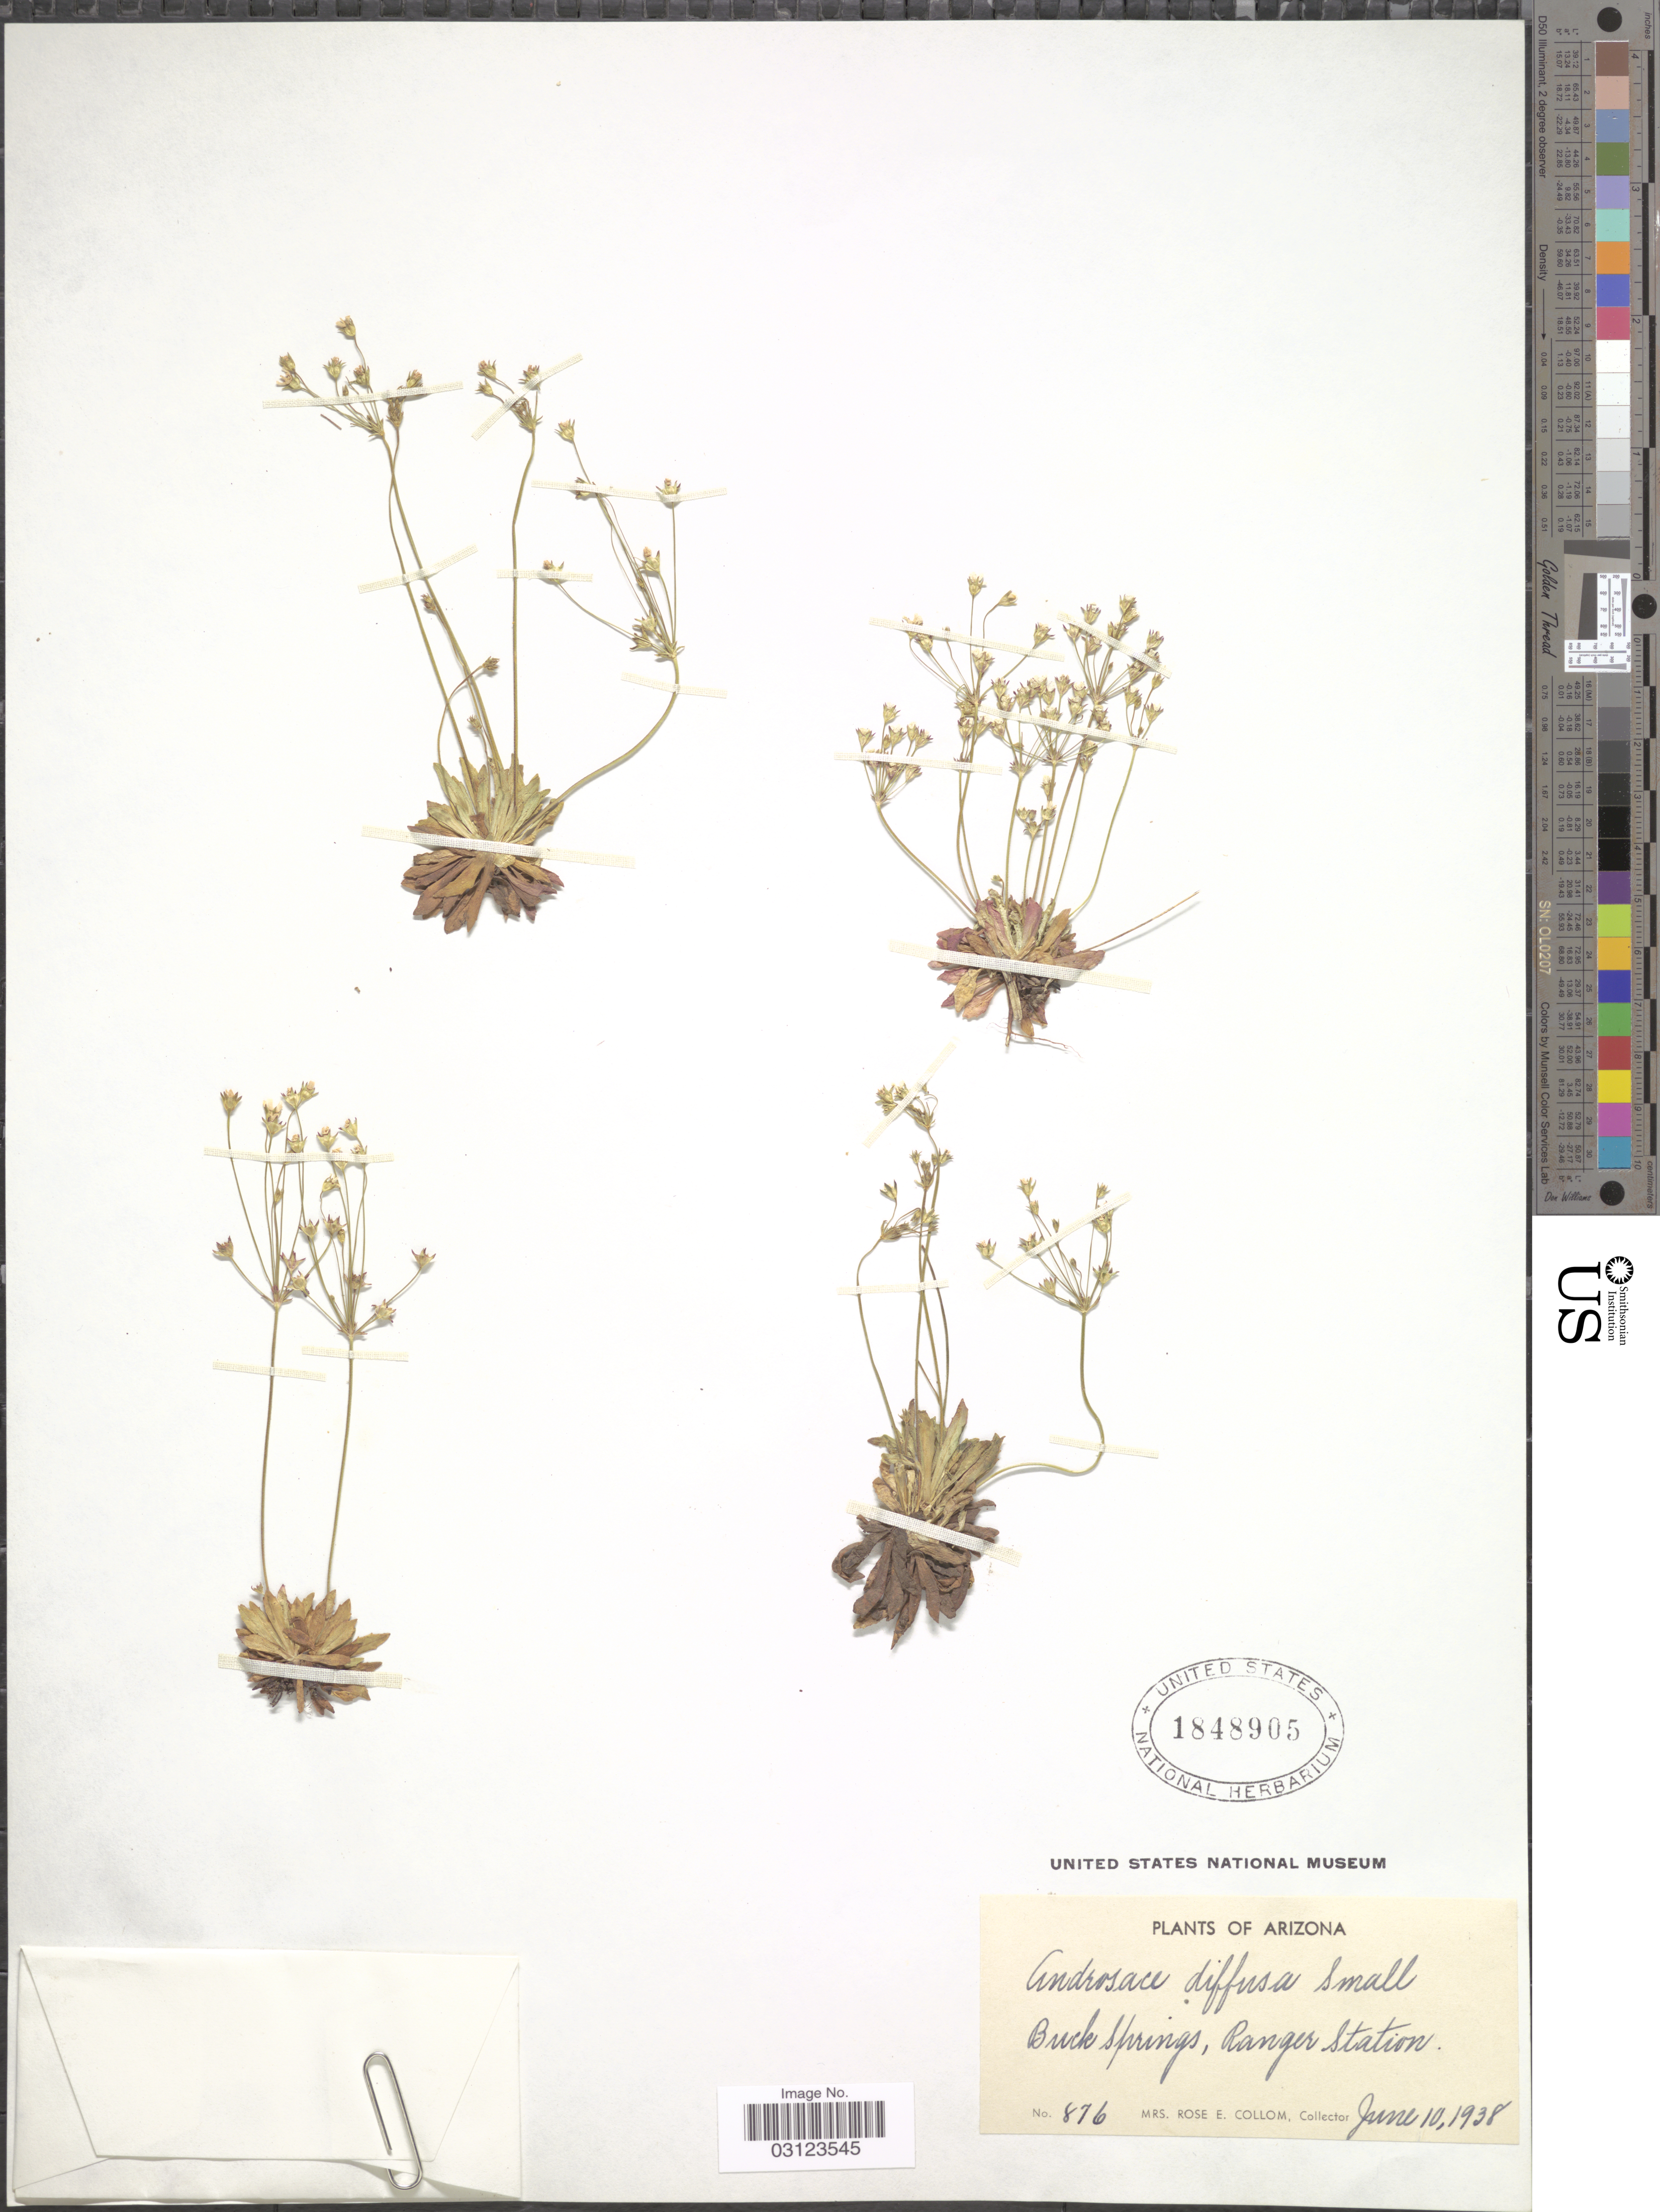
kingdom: Plantae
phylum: Tracheophyta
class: Magnoliopsida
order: Ericales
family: Primulaceae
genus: Androsace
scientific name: Androsace septentrionalis var. puberulenta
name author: (Rydb.) R. Knuth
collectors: R. E. Collom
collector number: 876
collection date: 1938-06-10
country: United States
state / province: Arizona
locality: Buck Springs, Ranger Station.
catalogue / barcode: US 1848905